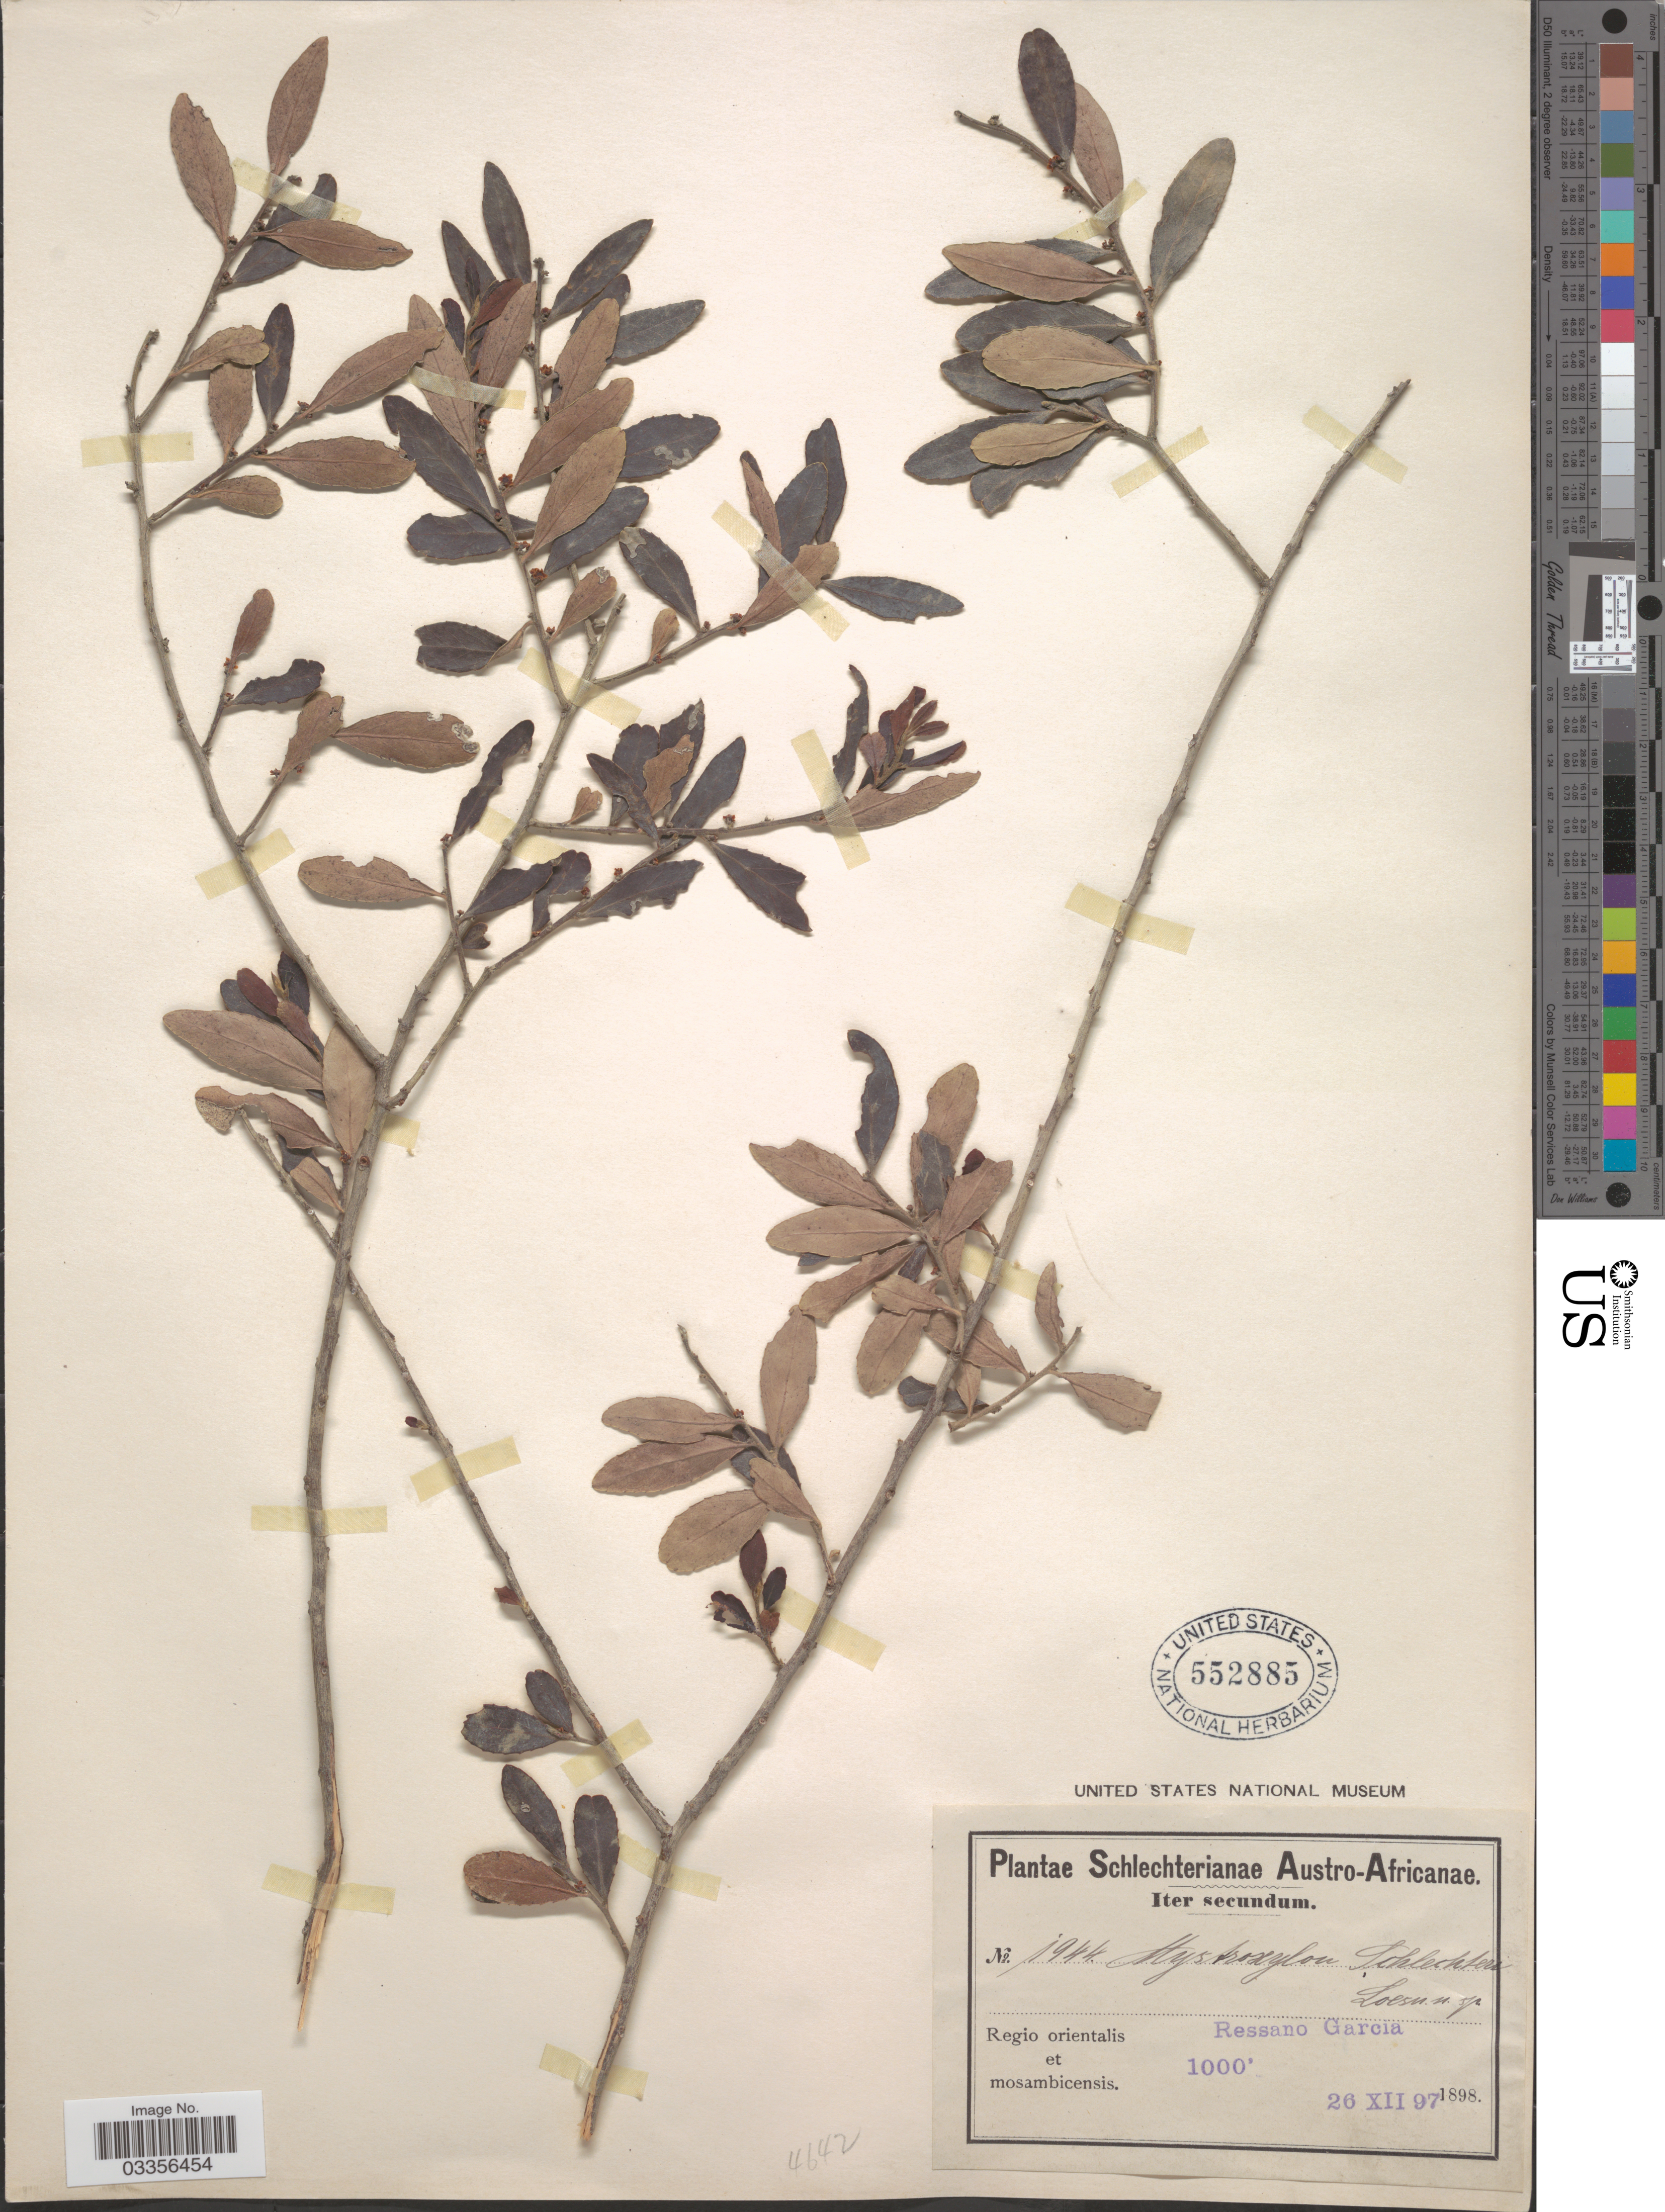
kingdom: Plantae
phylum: Tracheophyta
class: Magnoliopsida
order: Celastrales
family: Celastraceae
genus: Mystroxylon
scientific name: Mystroxylon schlechteri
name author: Loes.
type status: Possible Type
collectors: Schlechter, --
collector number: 1944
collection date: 1897-12-26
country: Mozambique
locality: Austro-Africanae, Regio orientalis et mosambicensis, Ressano Garcia.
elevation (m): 305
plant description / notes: Surely type collection of Mystroxylon schlechteri Loes., apparently mis-numbered. Protologue cites collection number 11944 (this specimen 1944, probably in error). Duplicates at other herbaria, identified as types and with same collection date, are labeled as 11944.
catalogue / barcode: US 552885